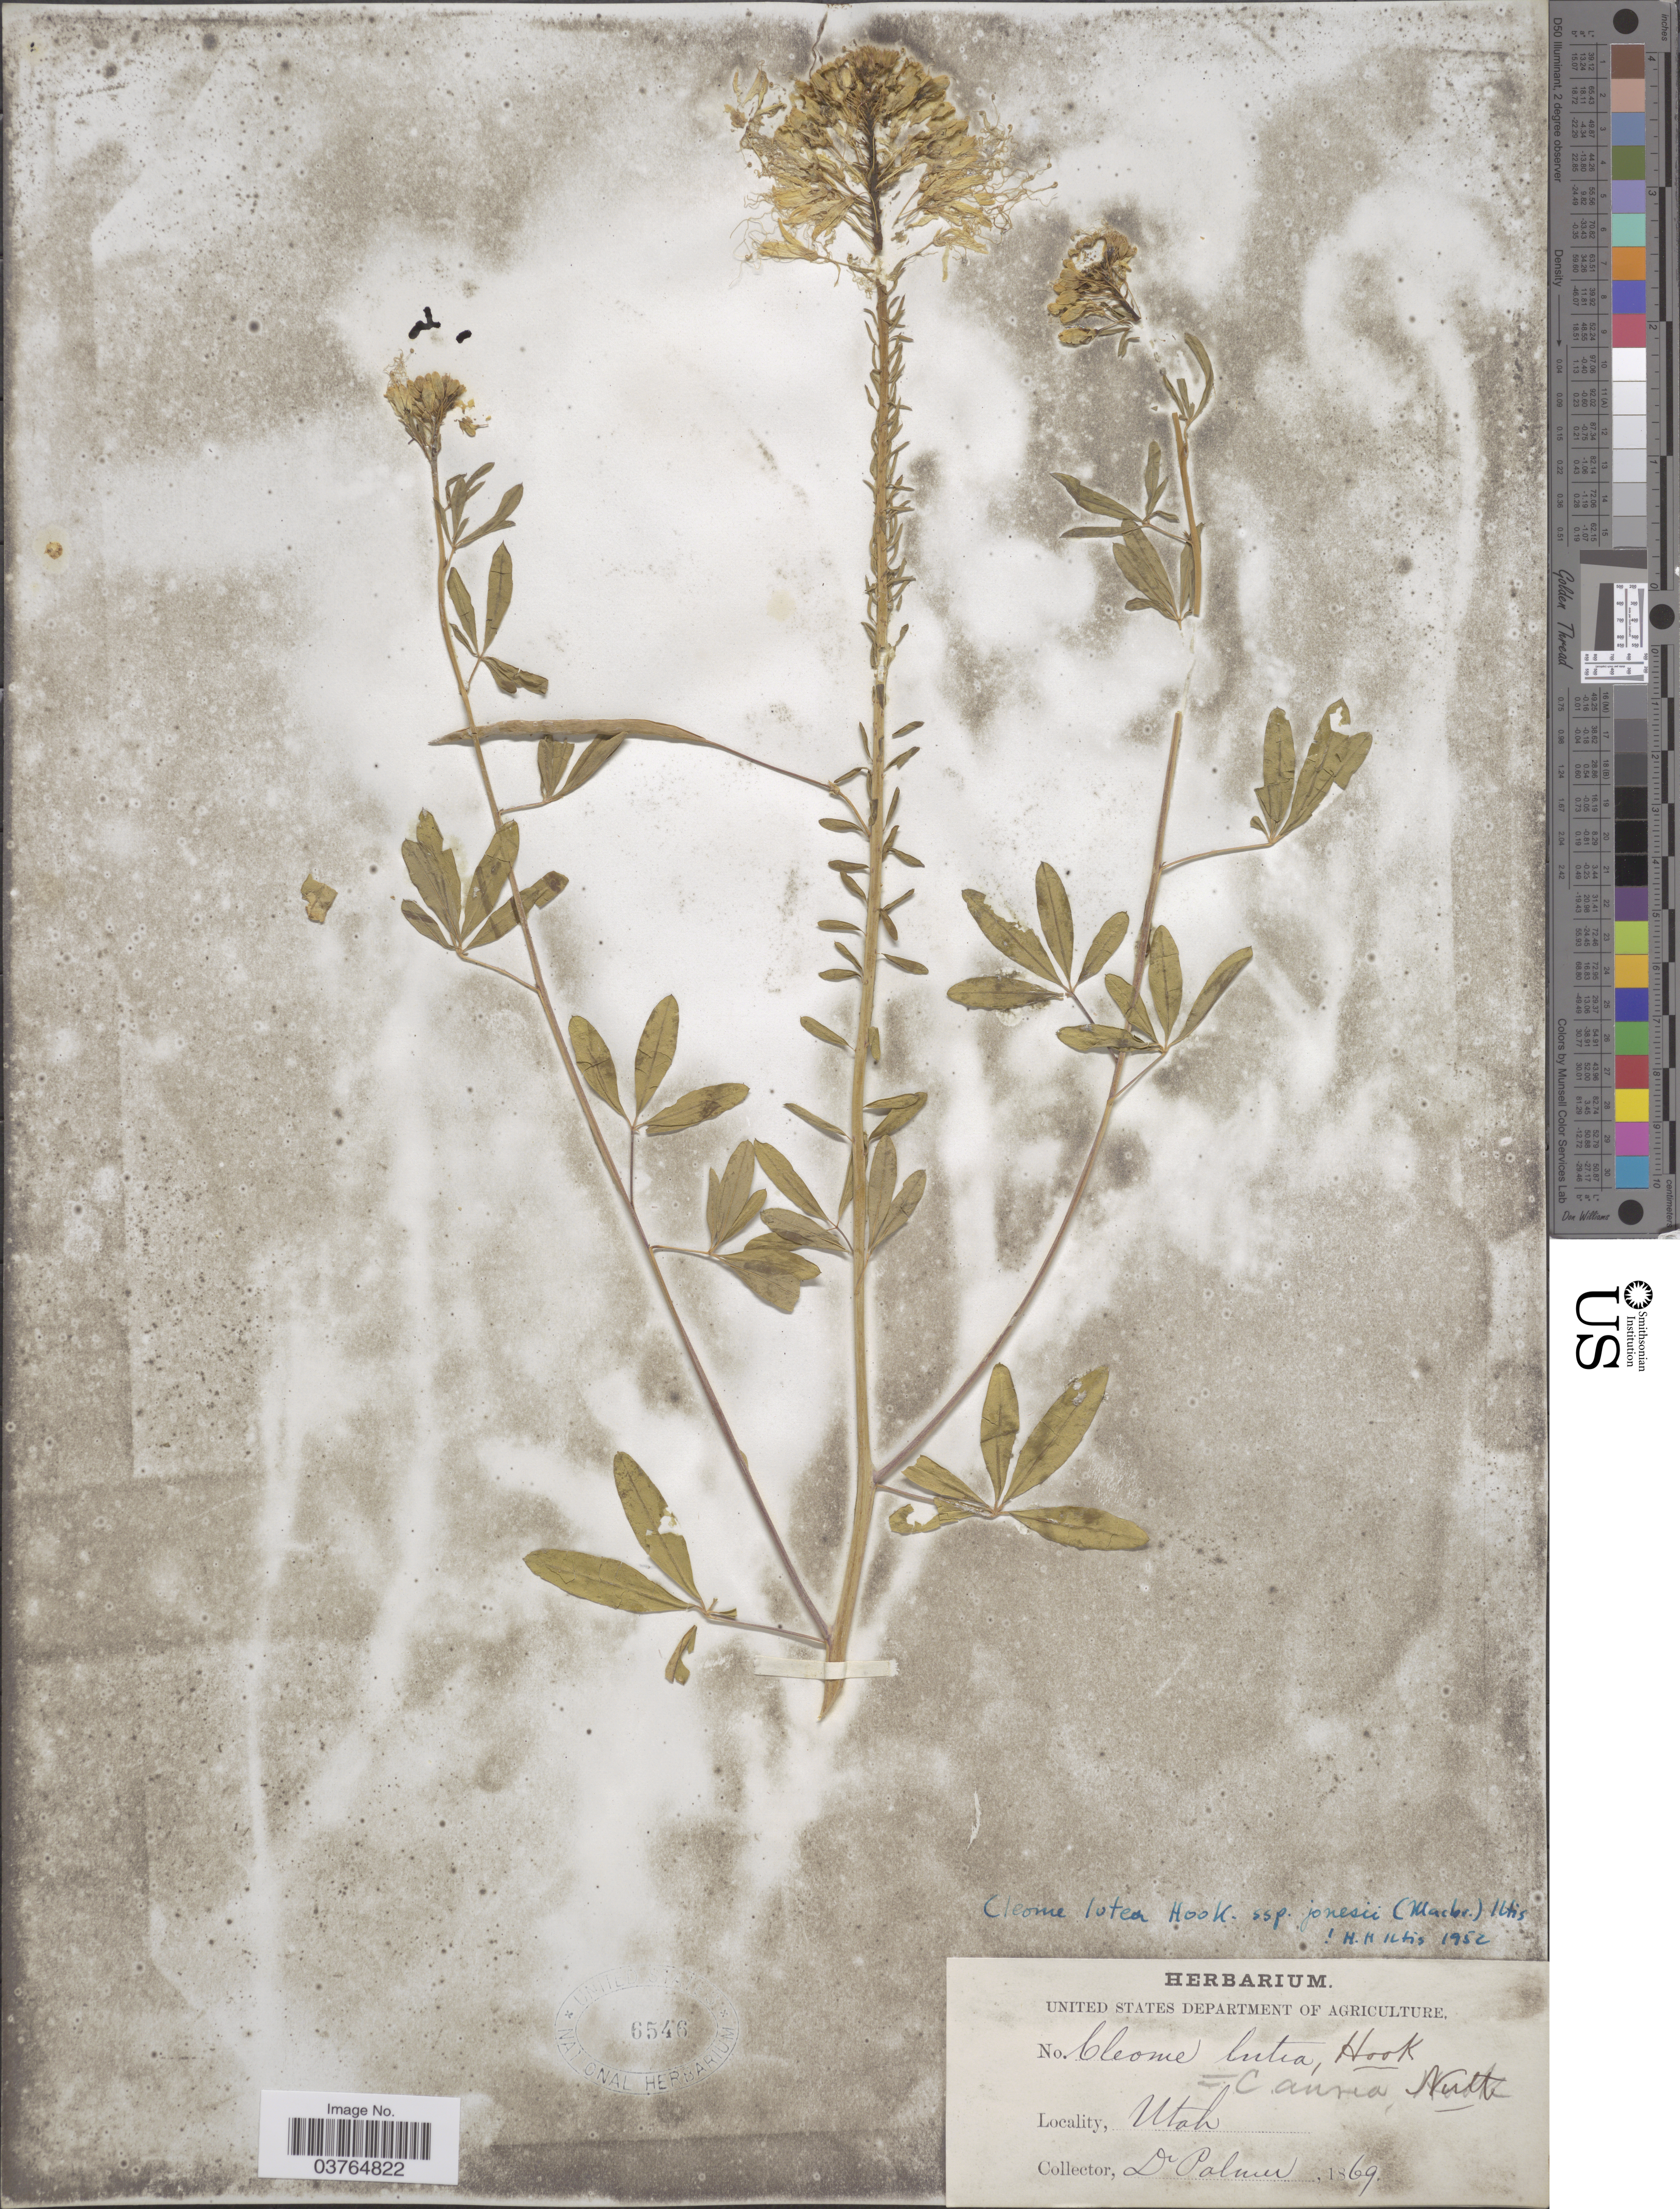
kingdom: Plantae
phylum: Tracheophyta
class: Magnoliopsida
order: Brassicales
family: Cleomaceae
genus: Cleomella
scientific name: Cleomella jonesii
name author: (J.F. Macbr.) J.C. Hall & Roalson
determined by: Strong, M. T., (US), Smithsonian Institution - National Museum of Natural History (UNITED STATES)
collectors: Palmer, --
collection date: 1869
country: United States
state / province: Utah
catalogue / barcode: US 6546